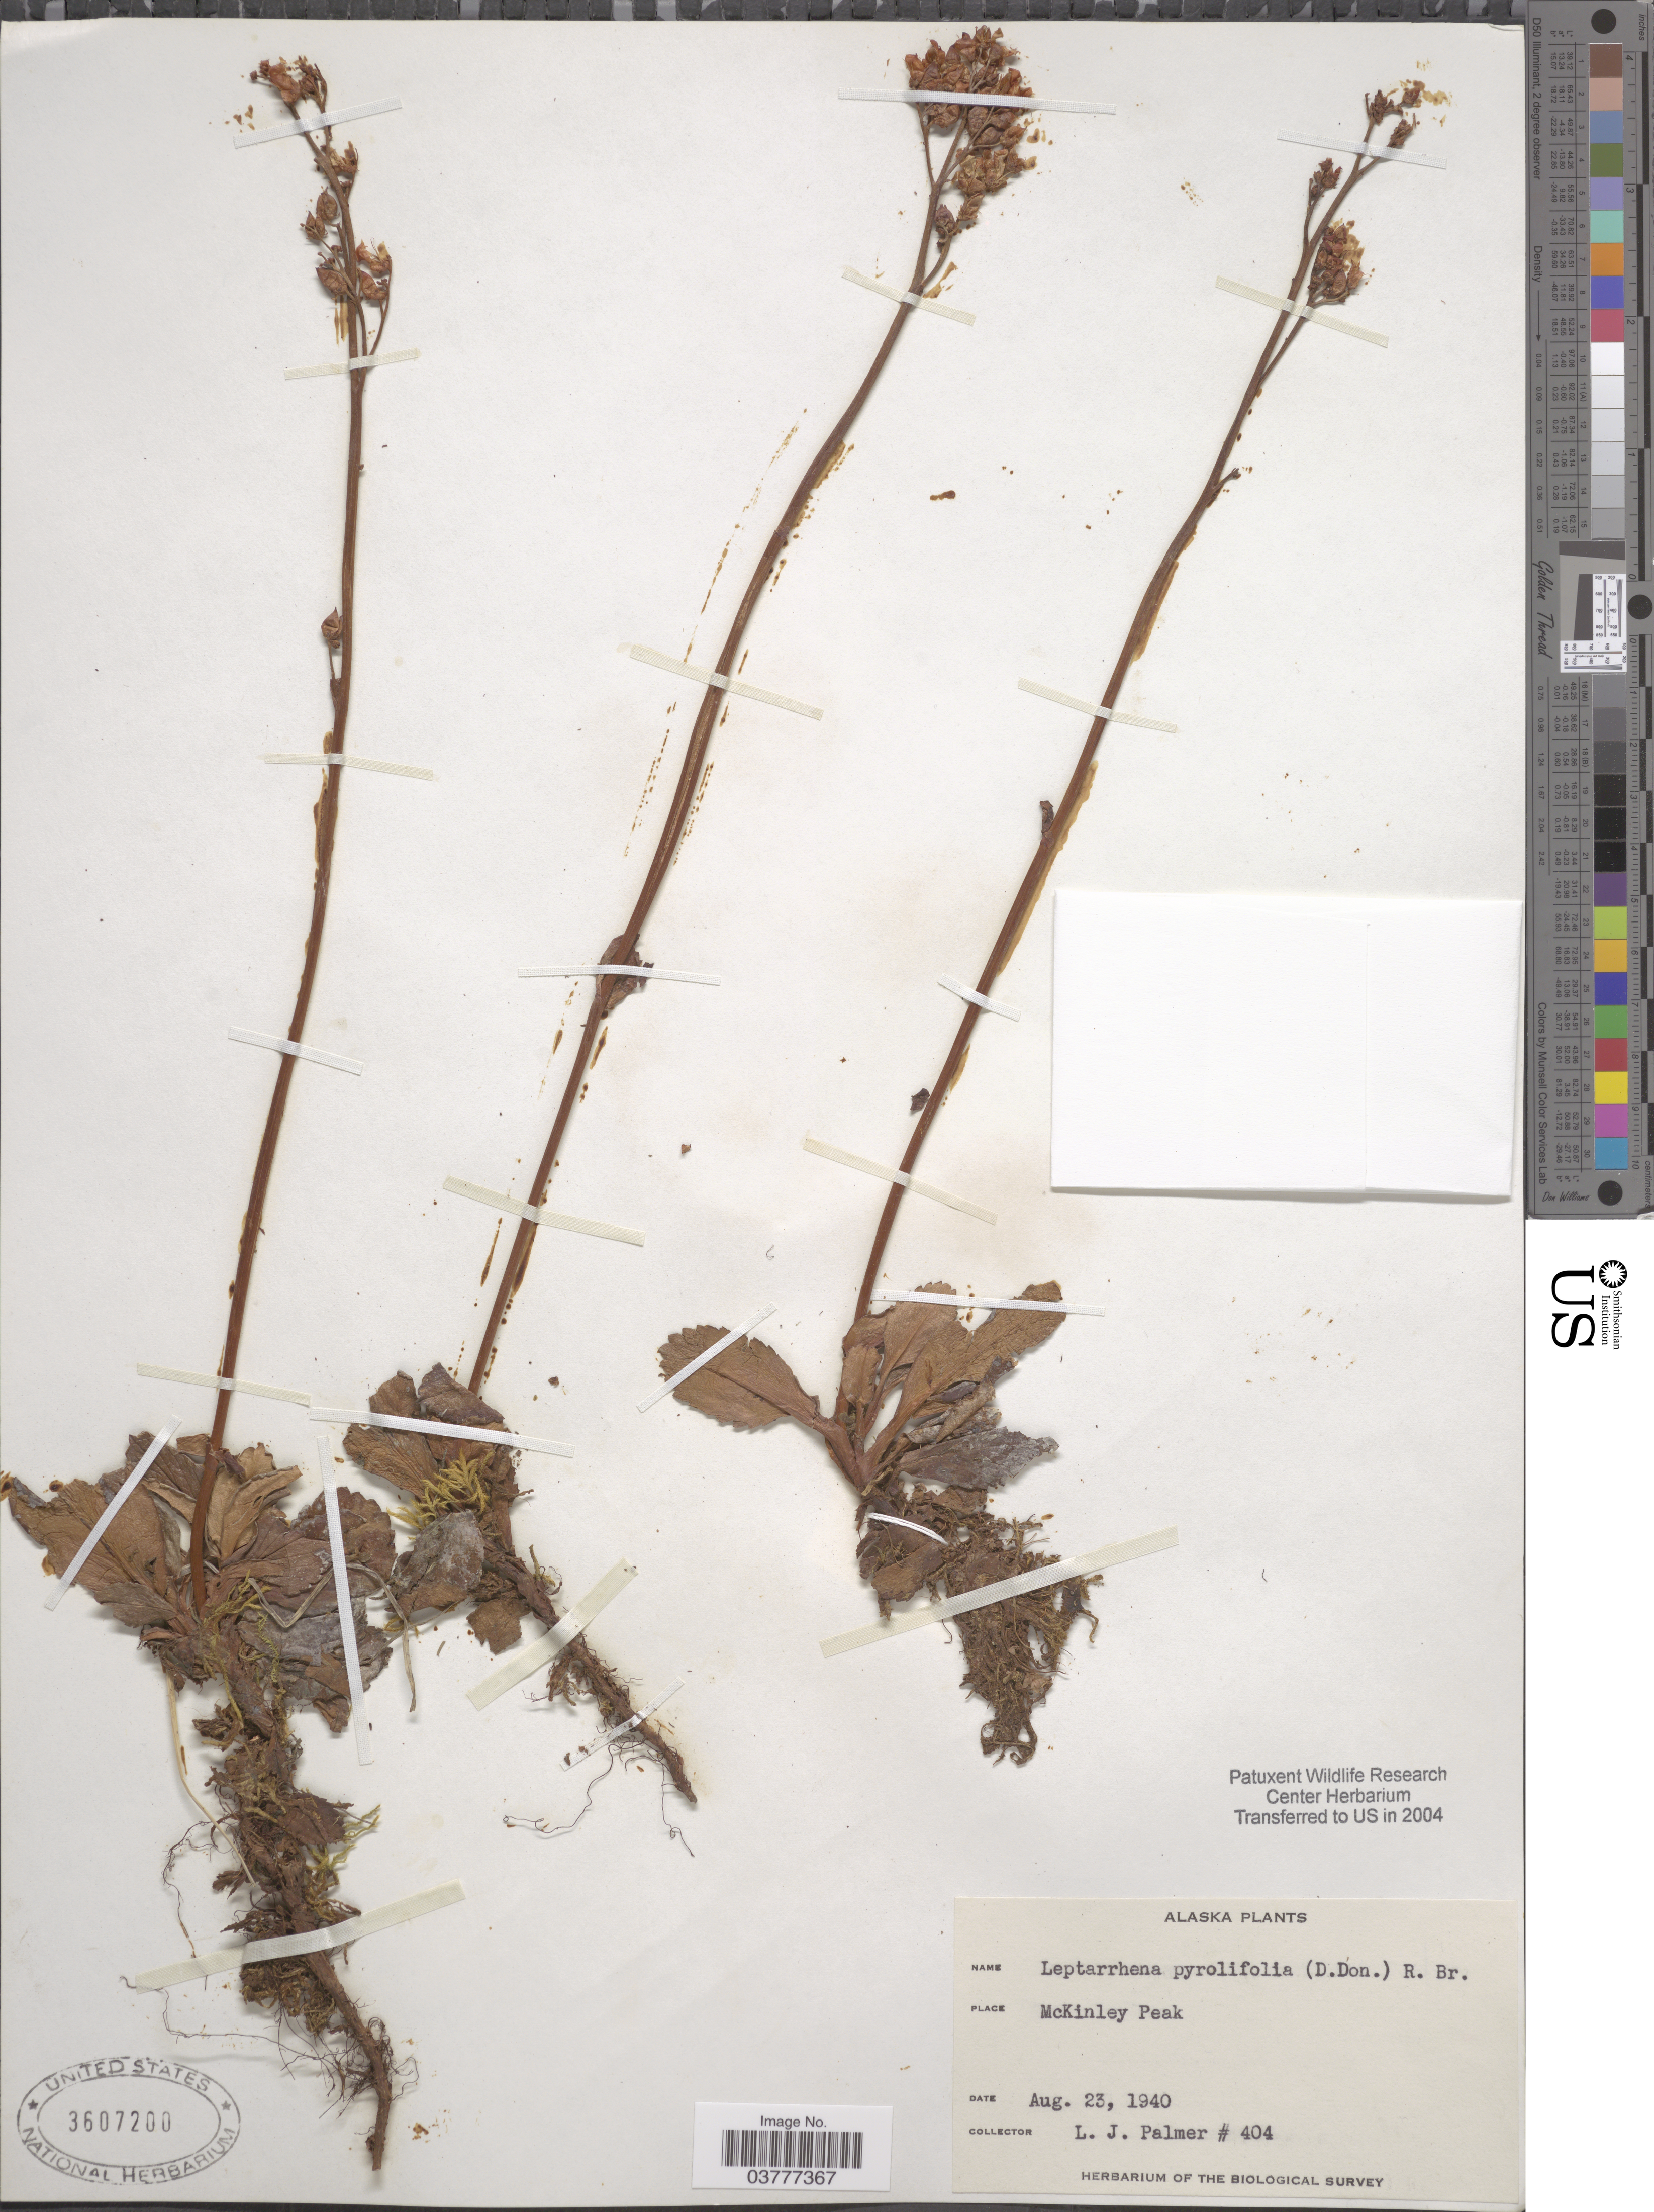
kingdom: Plantae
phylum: Tracheophyta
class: Magnoliopsida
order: Saxifragales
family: Saxifragaceae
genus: Leptarrhena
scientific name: Leptarrhena pyrolifolia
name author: (D. Don) Ser.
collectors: L. J. Palmer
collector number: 404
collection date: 1940-08-23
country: United States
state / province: Alaska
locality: McKinley Peak.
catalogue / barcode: US 3607200